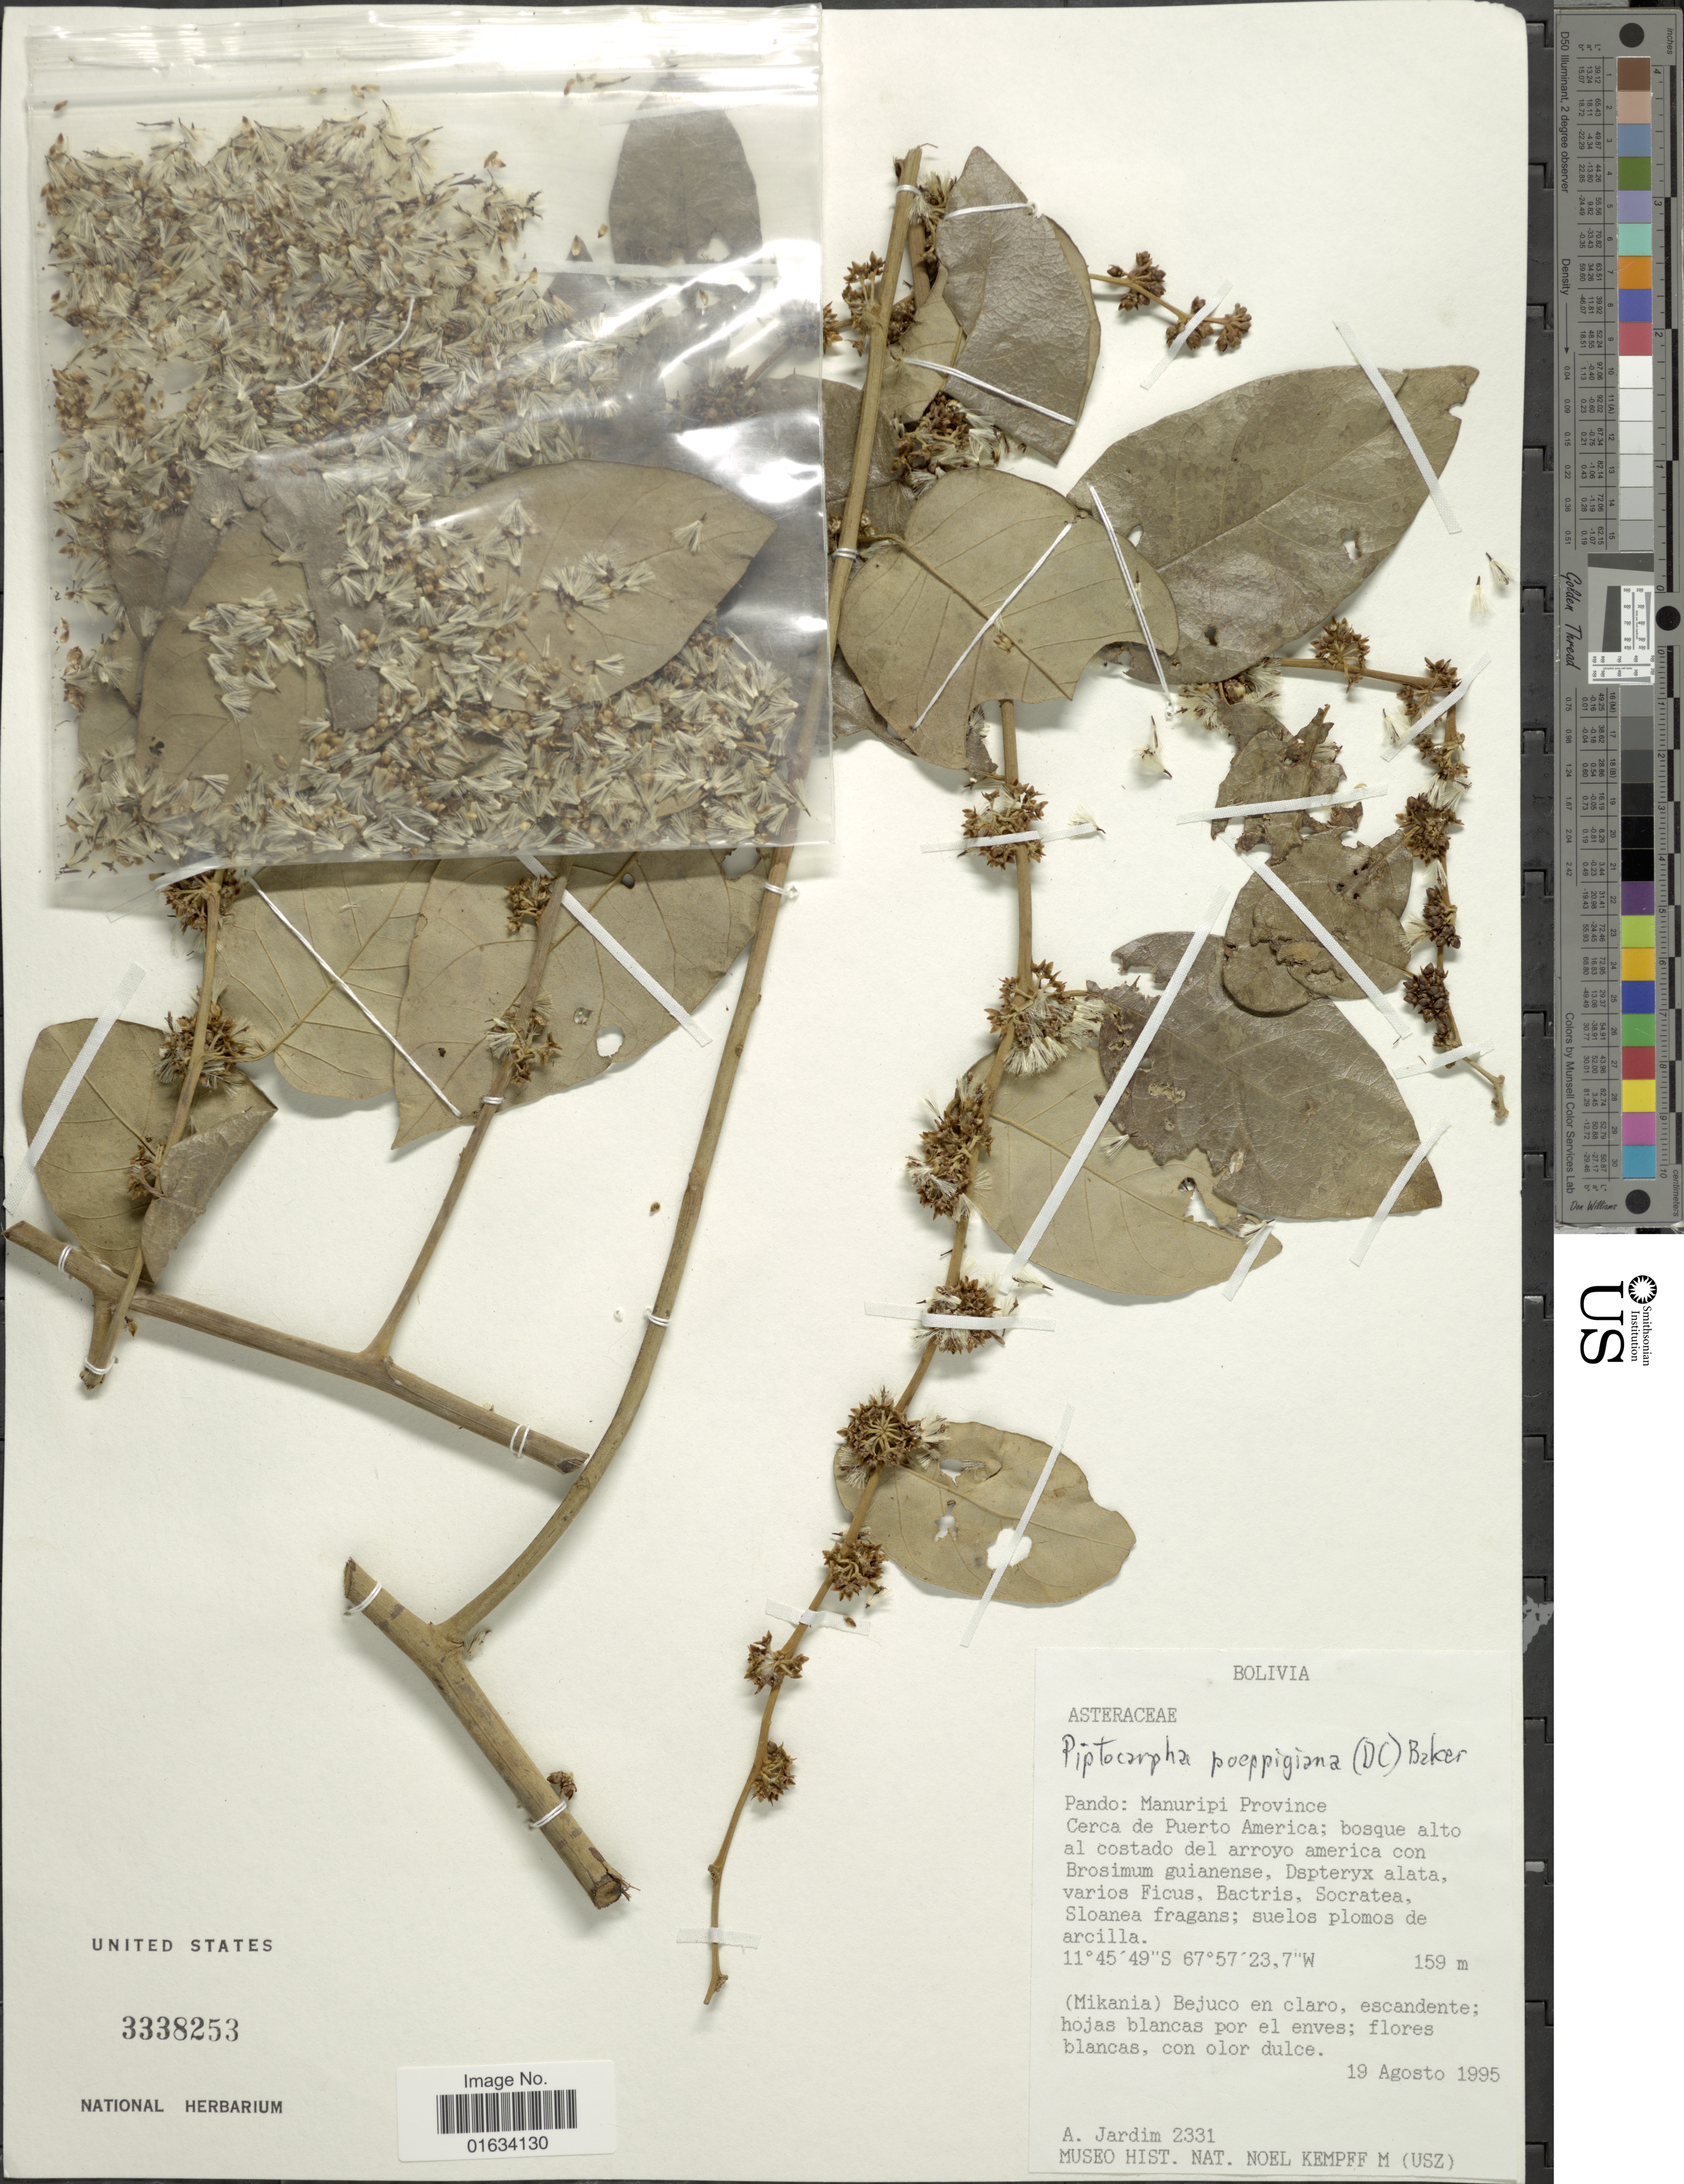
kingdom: Plantae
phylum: Tracheophyta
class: Magnoliopsida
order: Asterales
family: Asteraceae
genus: Piptocarpha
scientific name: Piptocarpha poeppigiana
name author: (DC.) Baker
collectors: A. Jardim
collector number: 2331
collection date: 1995-08-19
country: Bolivia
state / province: Pando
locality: Bolivia. Pando: Manuripi Province. Cerca de Puerto America; bosque alto al costado del arroyo america con Brosimum guianense, Dspteryx alata, varios Ficus, Bactris, Socratea, Sloanea fragans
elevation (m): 159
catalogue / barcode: US 3338253